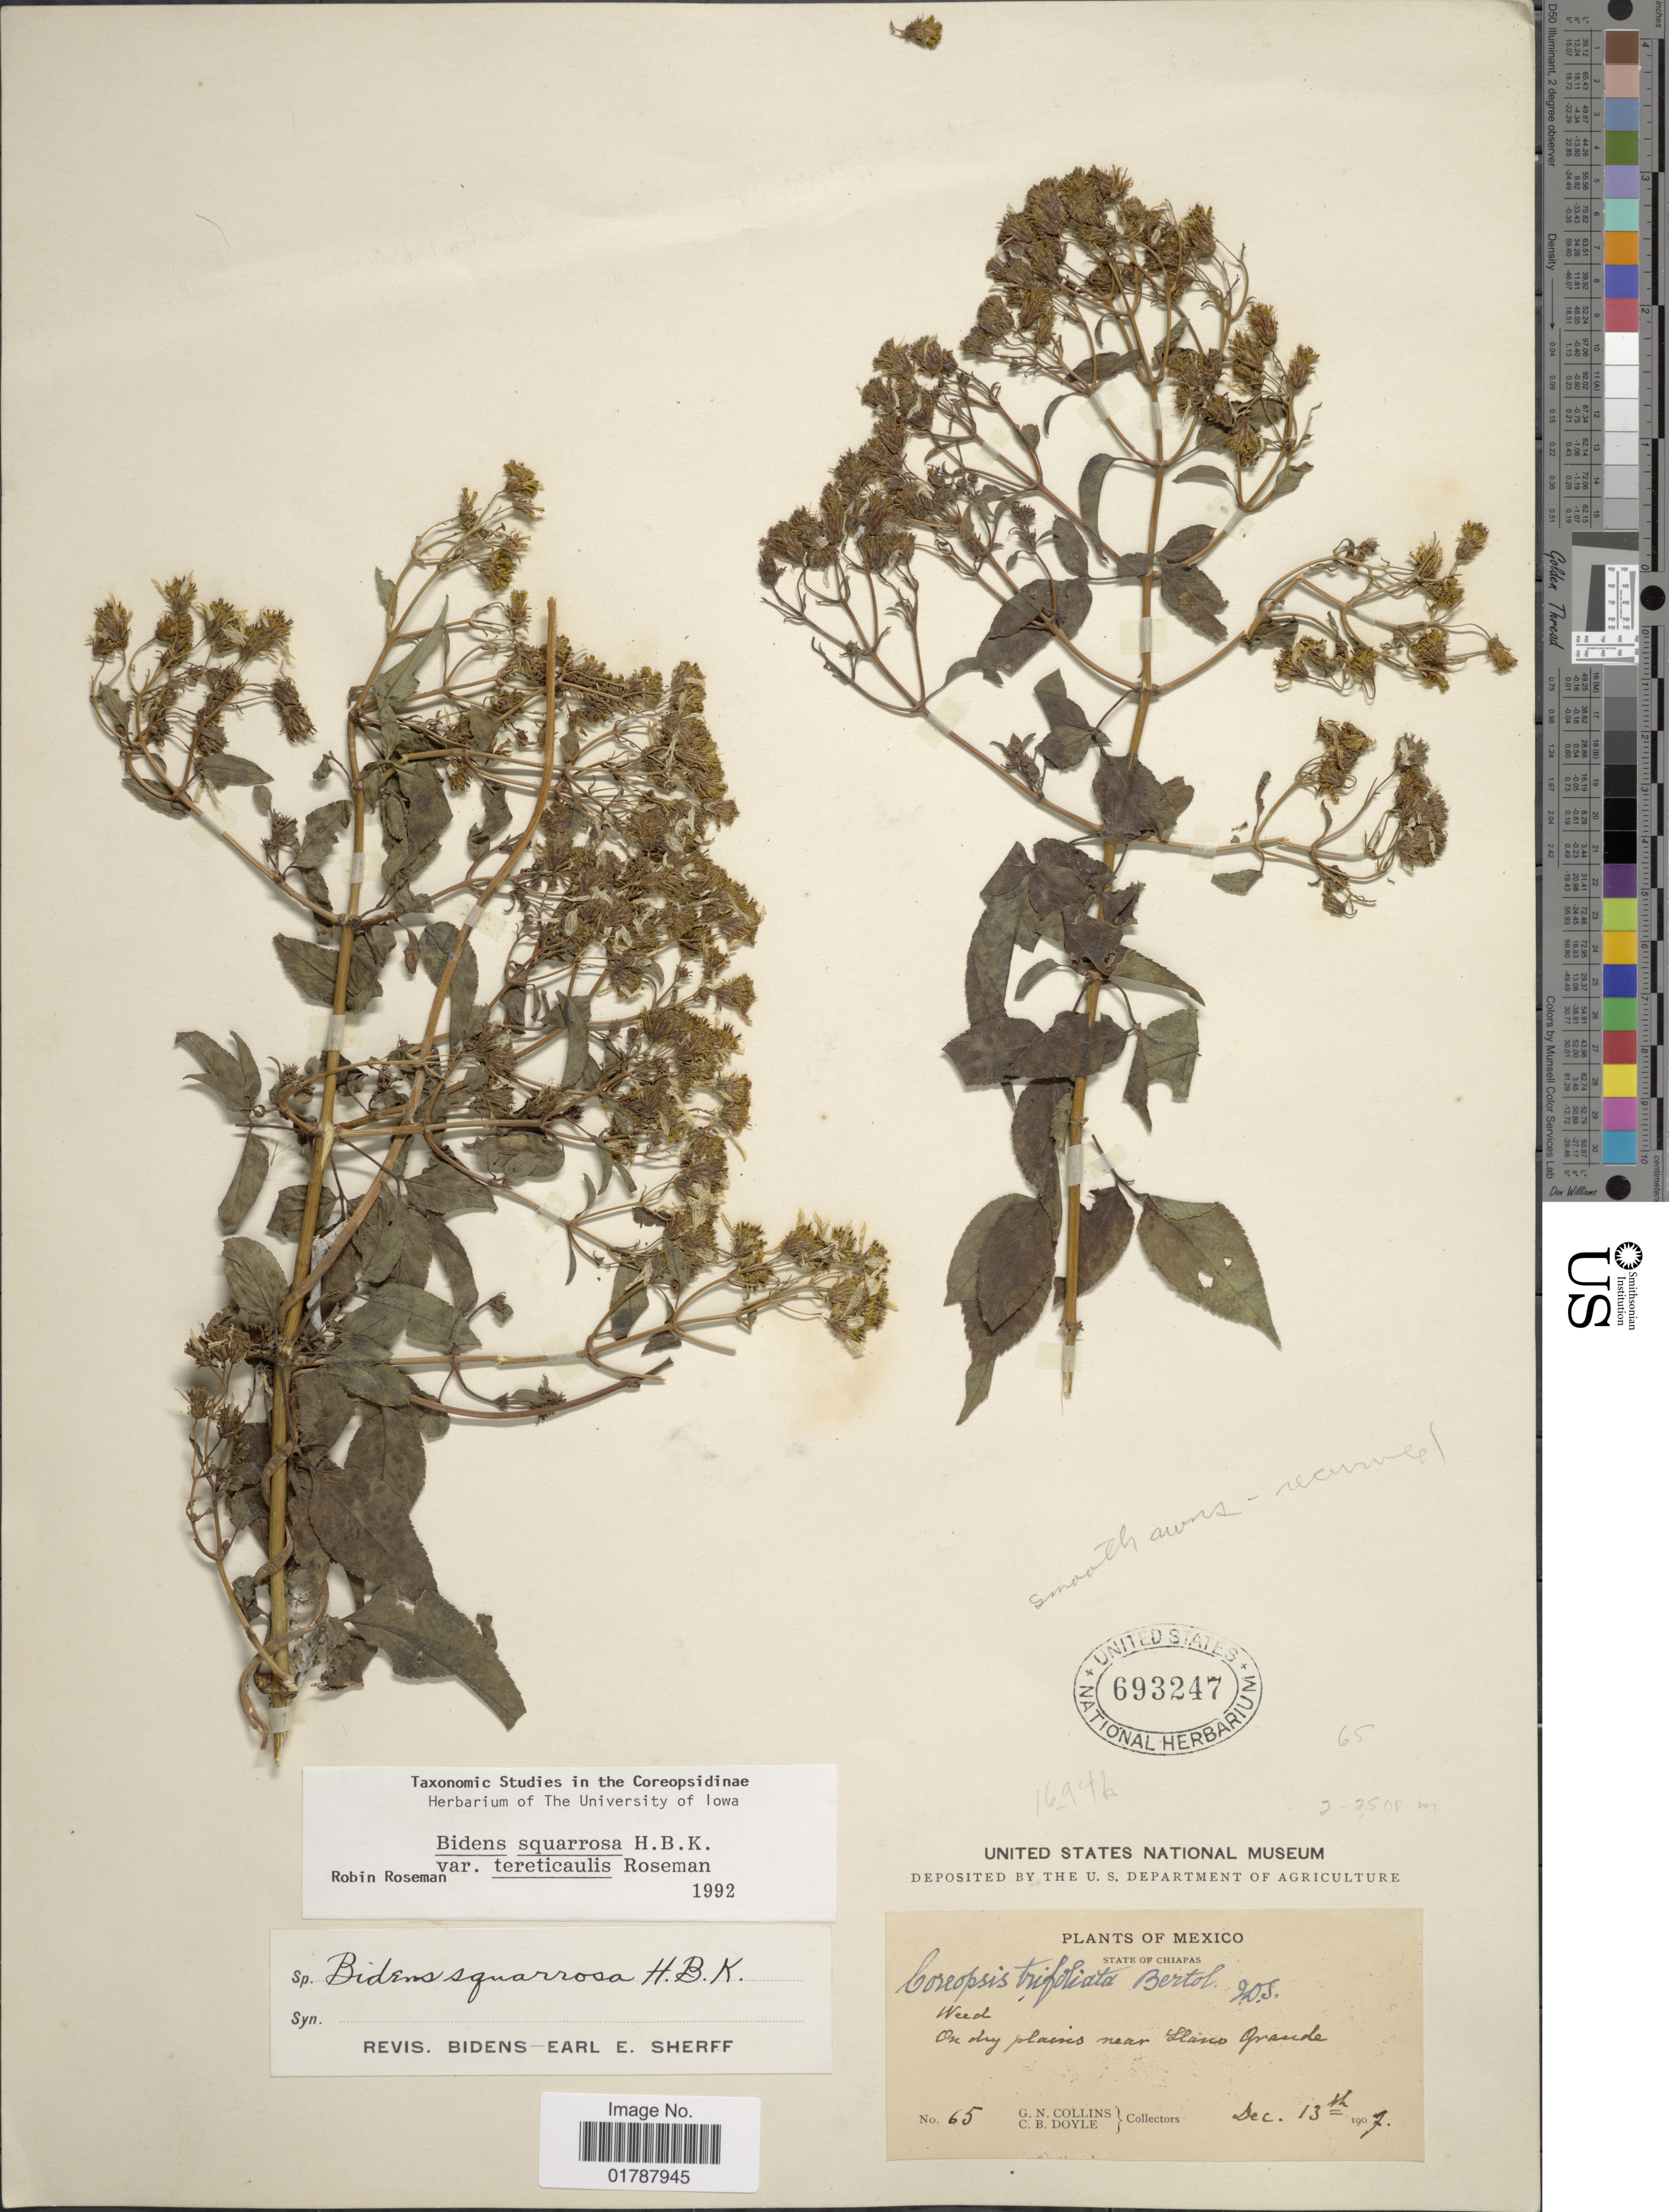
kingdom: Plantae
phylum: Tracheophyta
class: Magnoliopsida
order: Asterales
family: Asteraceae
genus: Bidens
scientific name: Bidens squarrosa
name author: Kunth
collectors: G. Collins & C. Doyle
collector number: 65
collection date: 1907-12-13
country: Mexico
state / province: Chiapas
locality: State of Chiapas, On dry plains near Blanco Grande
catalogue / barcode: US 693247